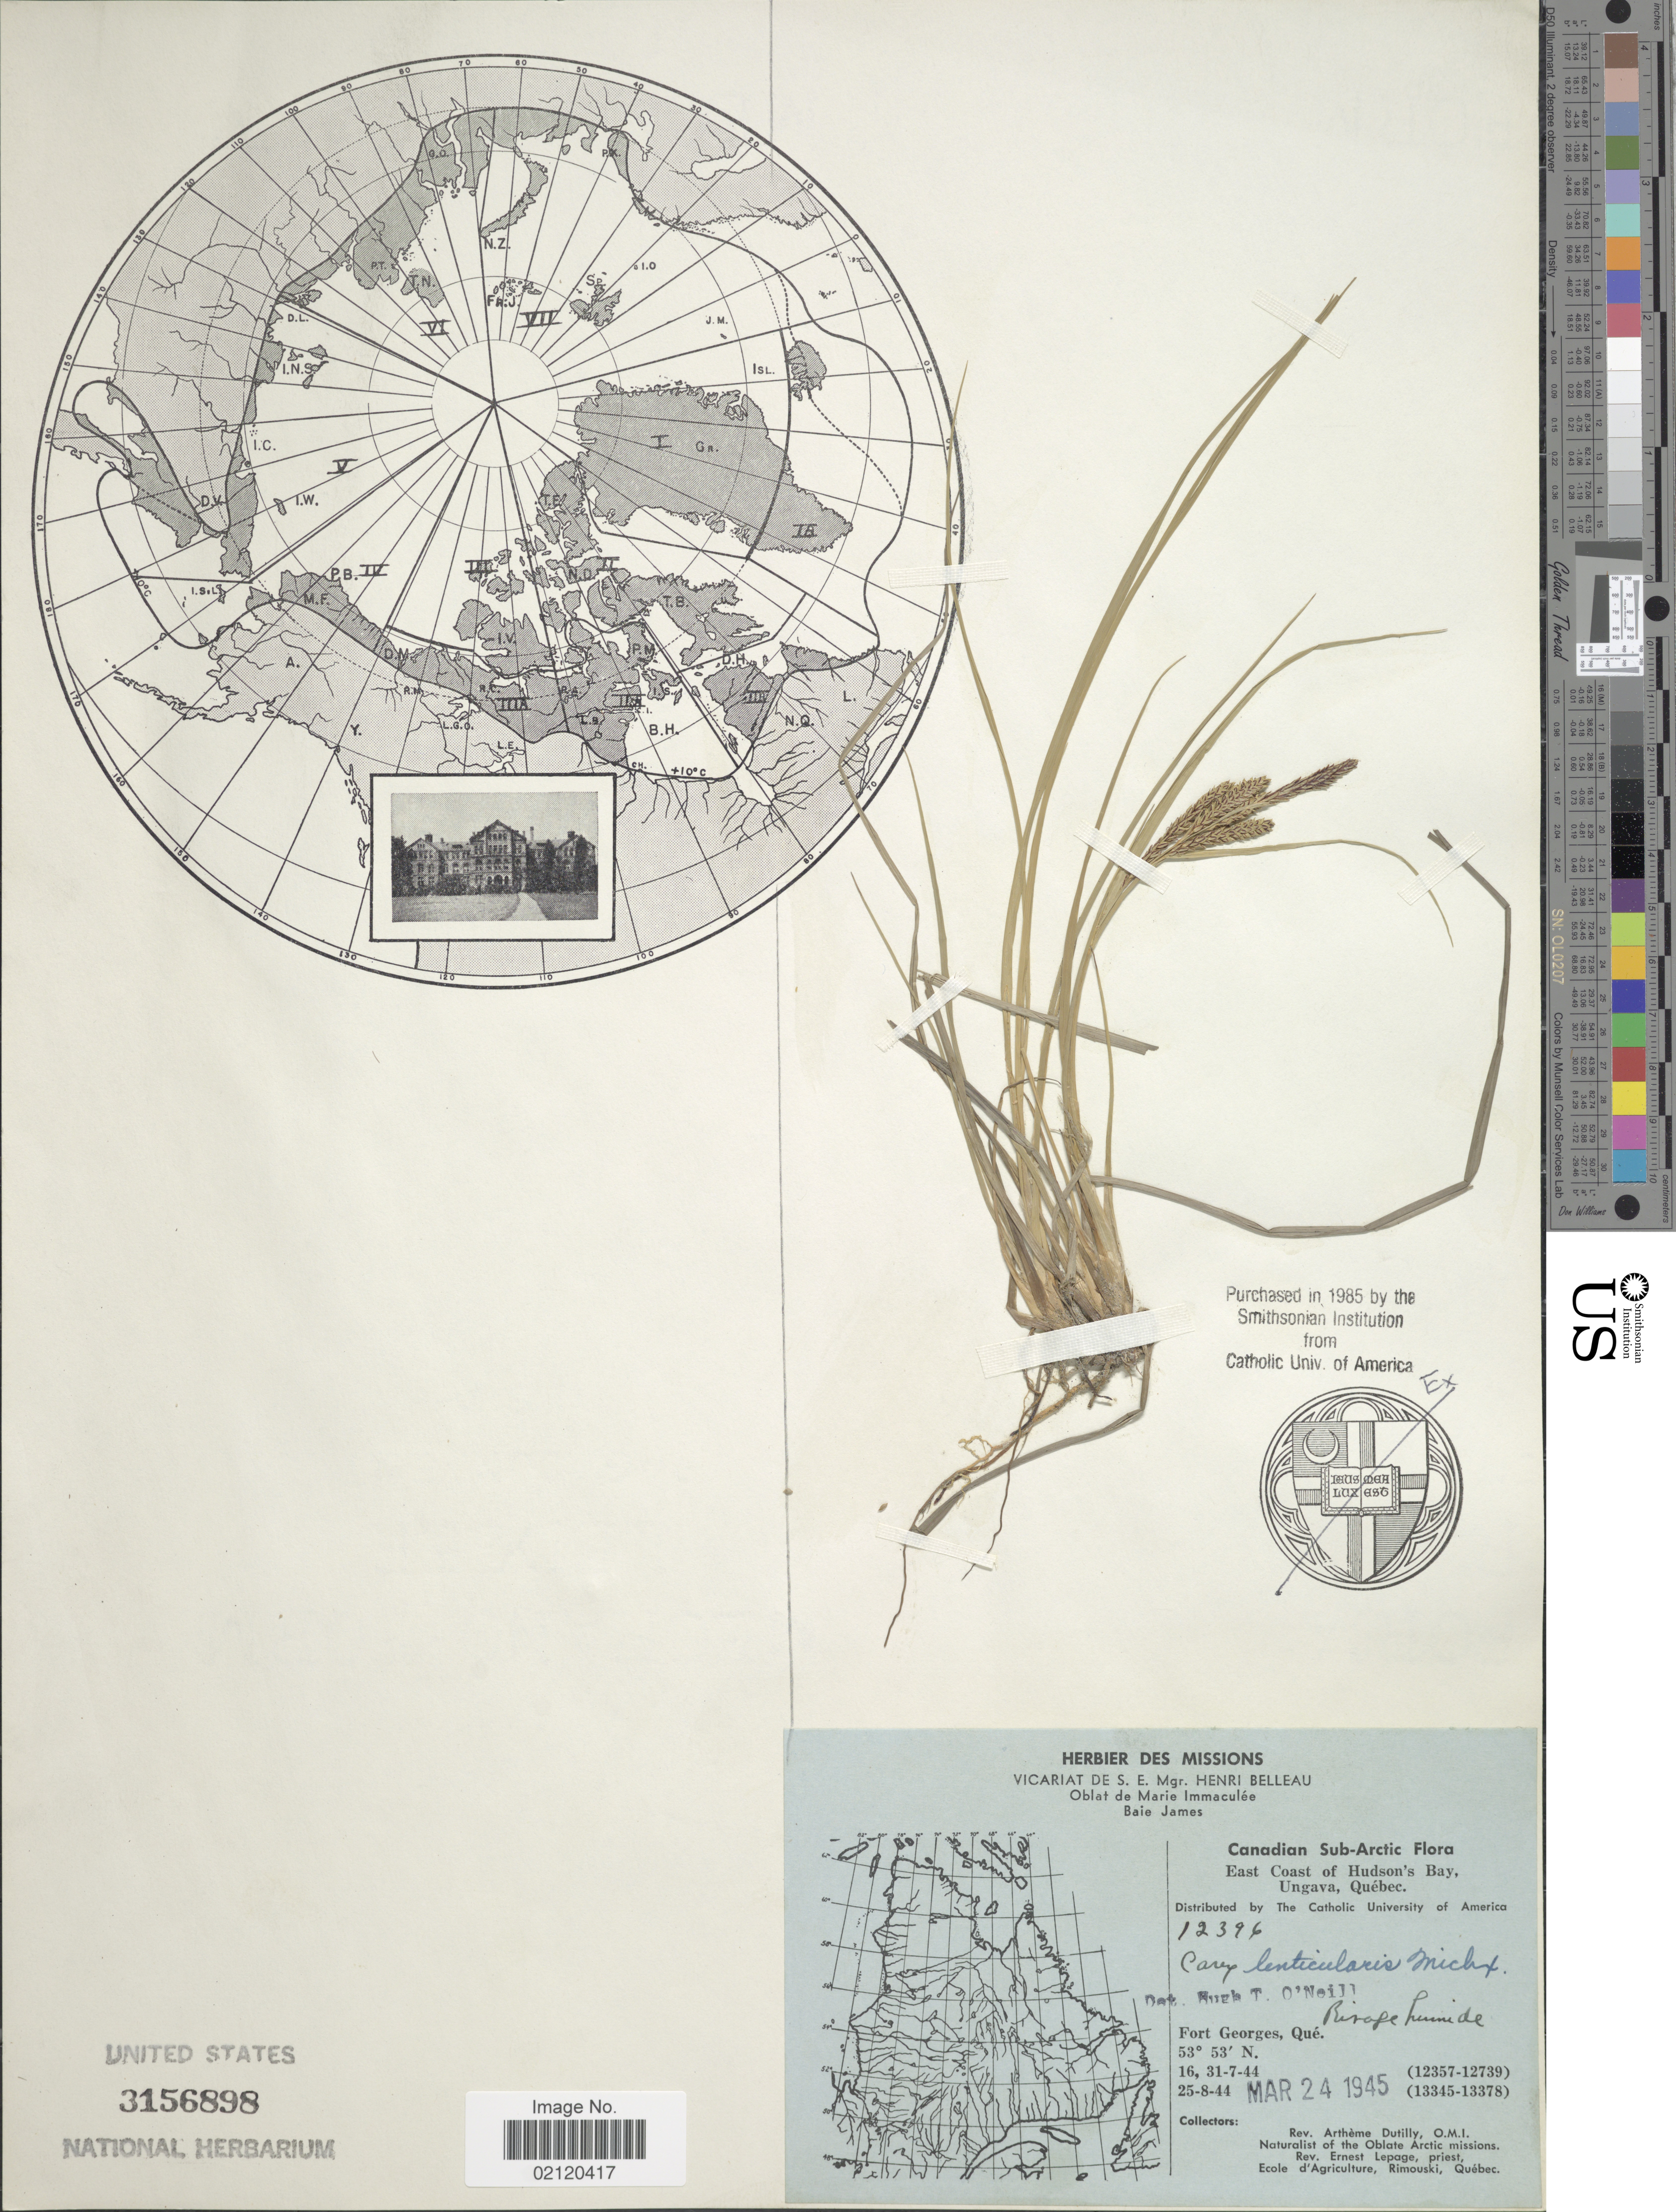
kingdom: Plantae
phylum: Tracheophyta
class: Liliopsida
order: Poales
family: Cyperaceae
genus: Carex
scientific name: Carex lenticularis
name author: Michx.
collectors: A. Dutilly & E. Lepage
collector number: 12396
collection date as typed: Transcribed d/m/y: 16/7/44 to 25/8/44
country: Canada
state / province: Quebec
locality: Canadian Sub-Arctic, East Coast of Hudson's Bay, Ungava, Fort Georges, Que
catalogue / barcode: US 3156898